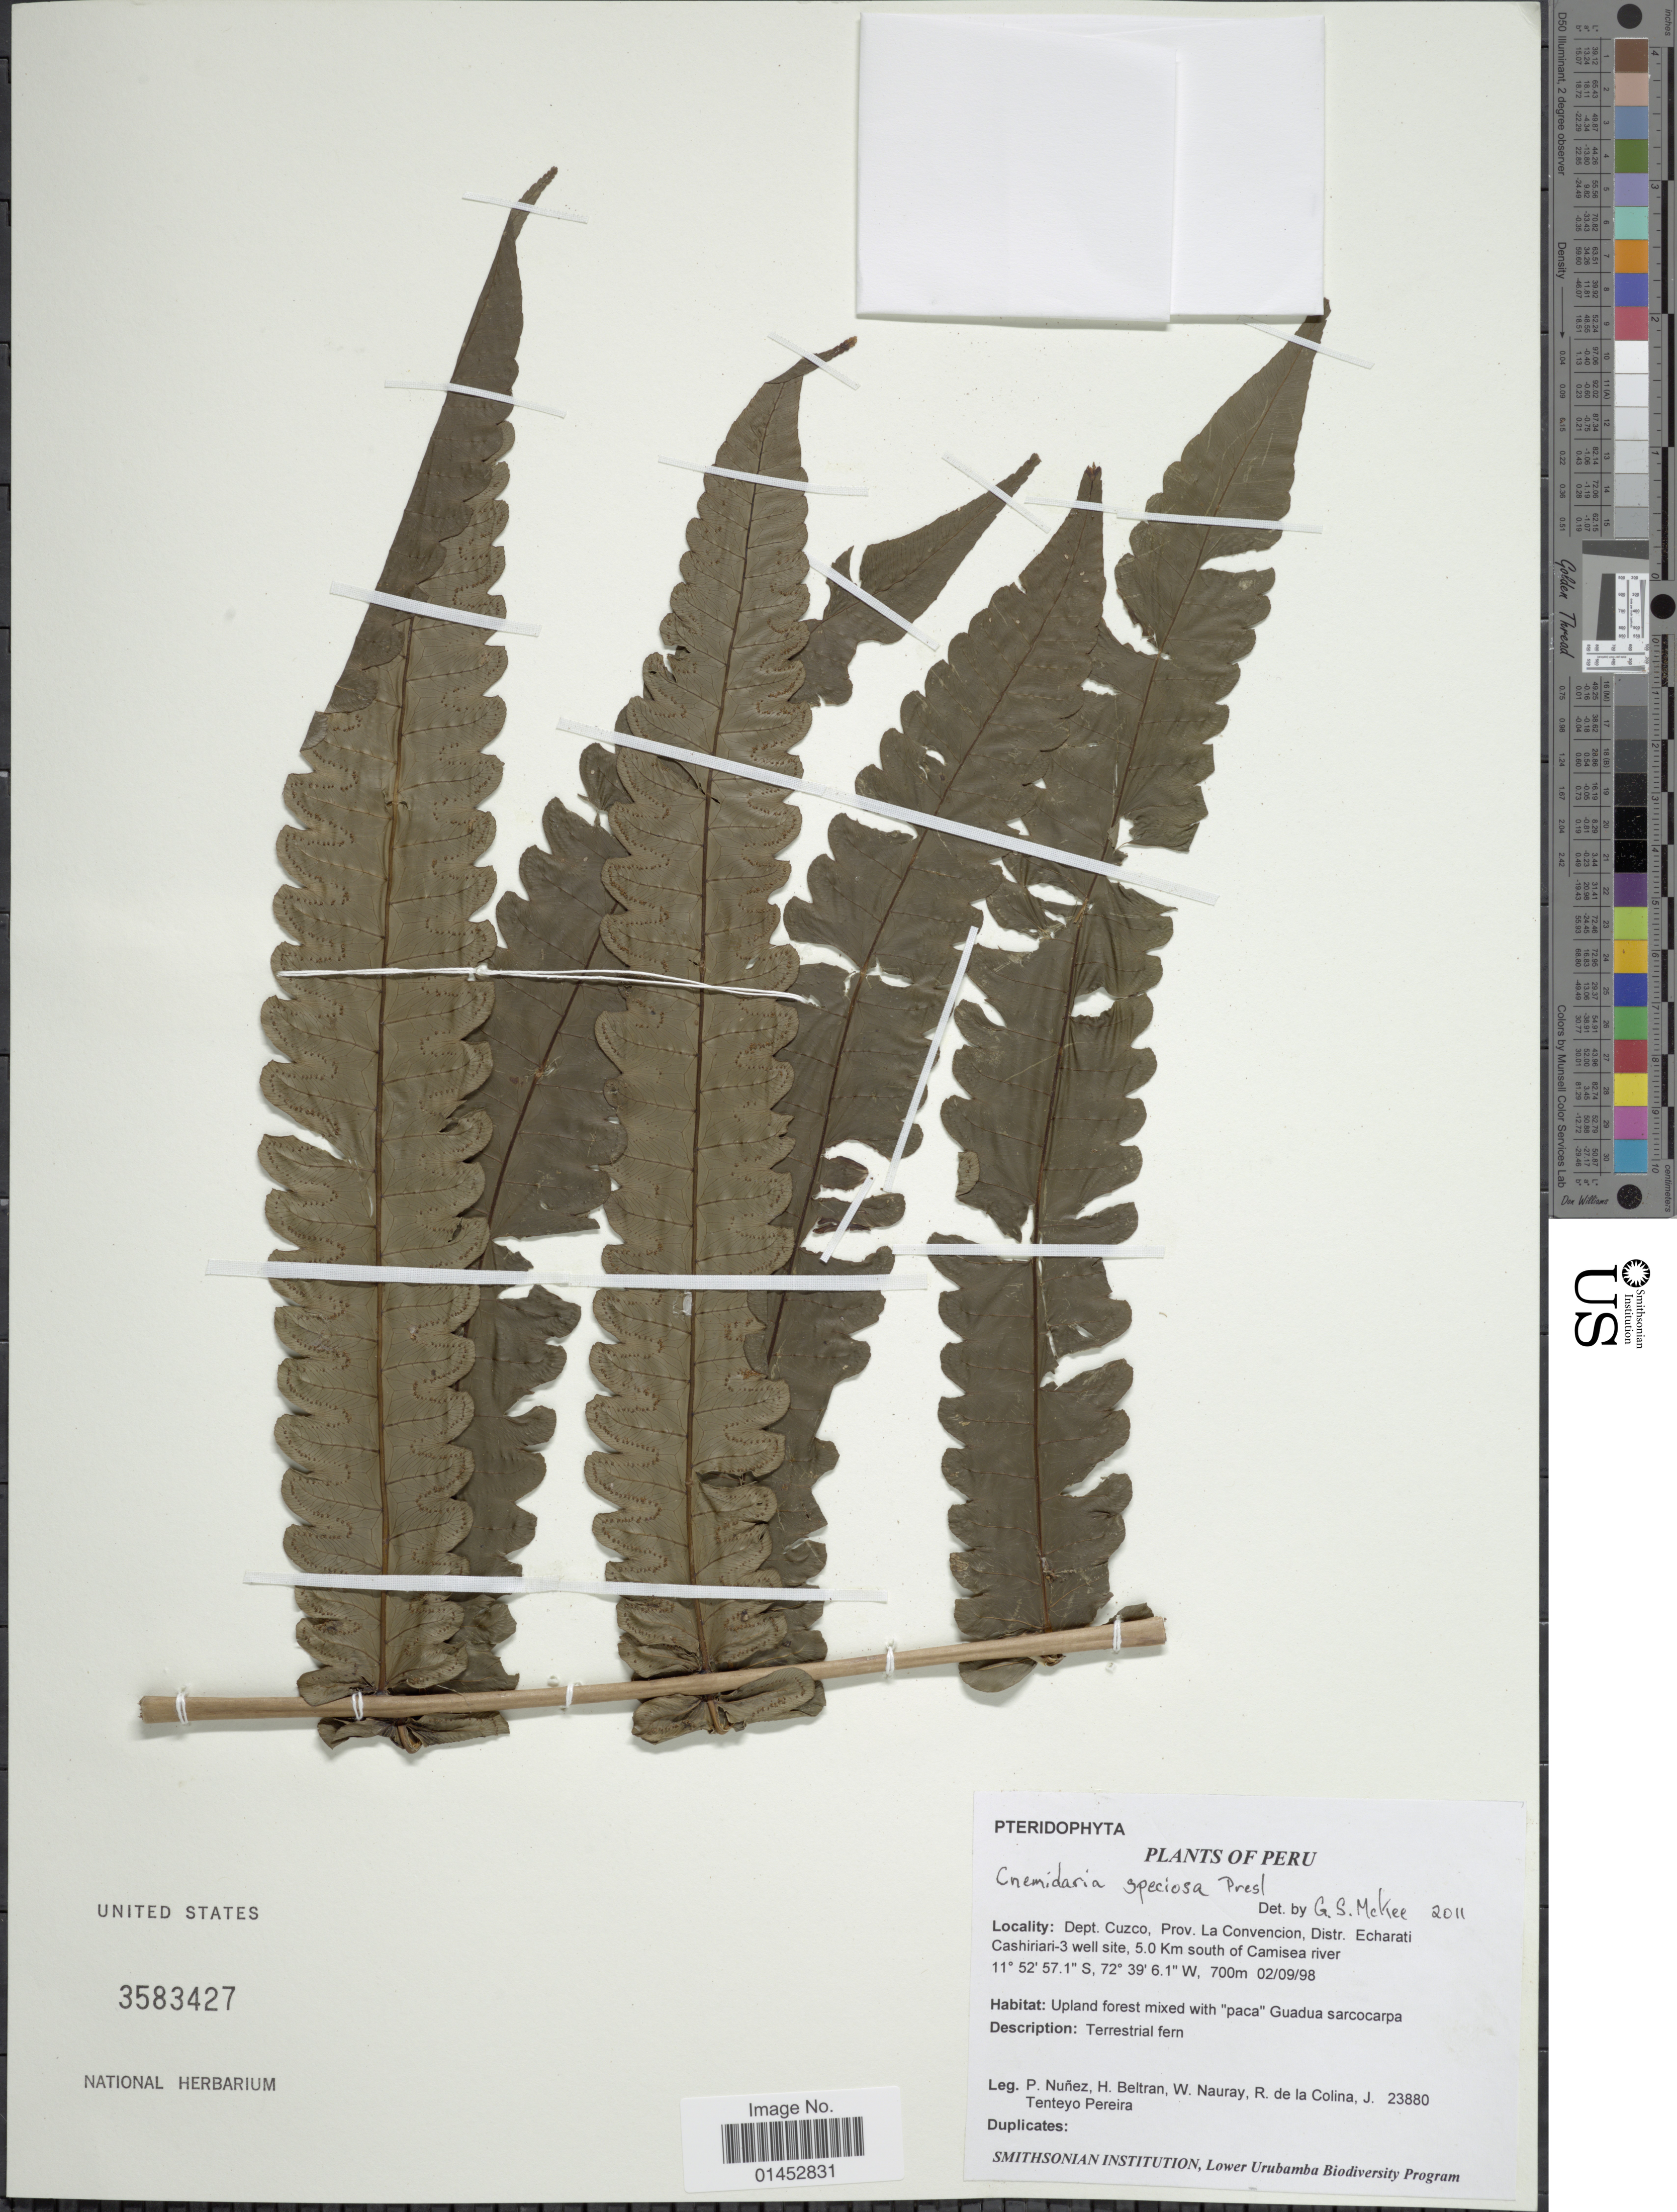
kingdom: Plantae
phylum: Tracheophyta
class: Polypodiopsida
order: Cyatheales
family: Cyatheaceae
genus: Cyathea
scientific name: Cyathea speciosa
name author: Humb. & Bonpl. ex Willd.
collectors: P. Nuñez V., H. Beltran, W. Nauray, R. de La Colina & J. Tenteyo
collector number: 23880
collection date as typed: Transcribed d/m/y: 2/9/8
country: Peru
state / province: Cusco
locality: Dept. Cuzco, Prov. La Convencion, Distr. Echarati Cashiriari-3 well site, 5.0 Km south of Camisea river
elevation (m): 700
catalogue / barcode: US 3583427